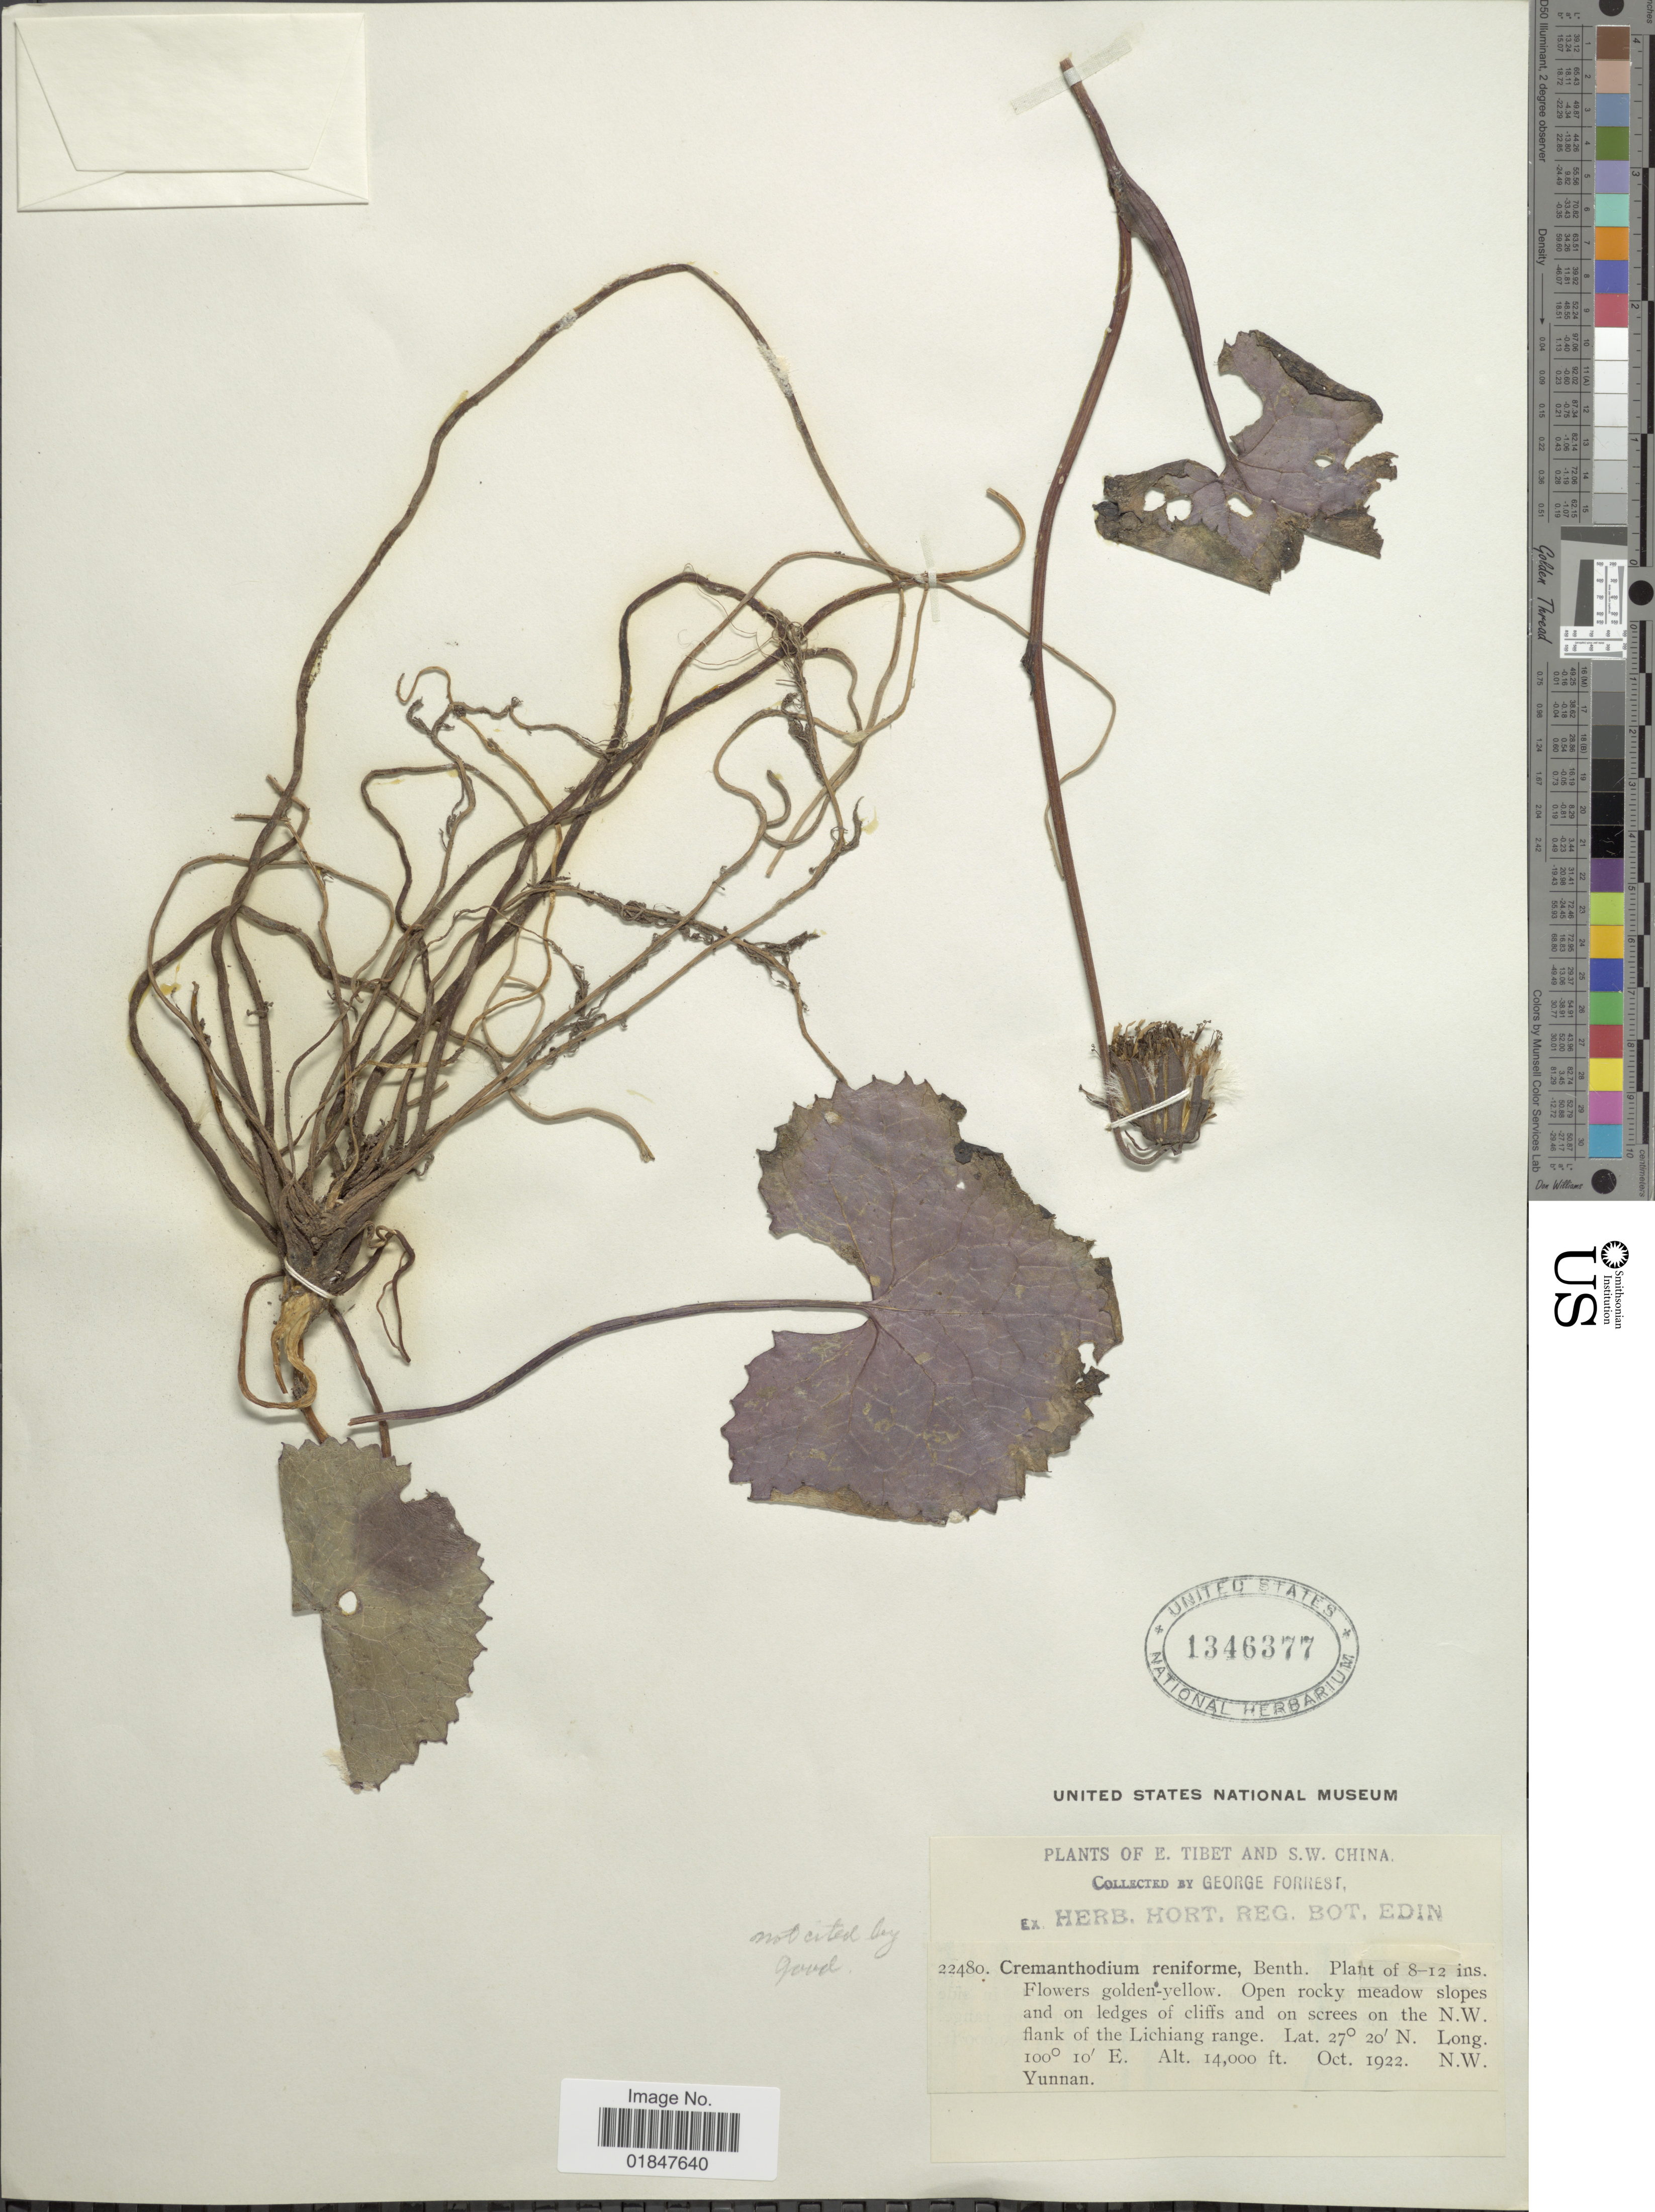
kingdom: Plantae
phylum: Tracheophyta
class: Magnoliopsida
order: Asterales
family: Asteraceae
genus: Cremanthodium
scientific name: Cremanthodium reniforme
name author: (DC.) Benth.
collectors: G. Forrest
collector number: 22480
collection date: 1922-10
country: China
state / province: Yunnan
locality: E. Tibet and S.W. China, Open rocky meadow slopes and on ledges of cliffs and on screes on the N.W. flank of the Lichiang range, N.W. Yunnan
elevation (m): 4267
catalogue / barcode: US 1346377